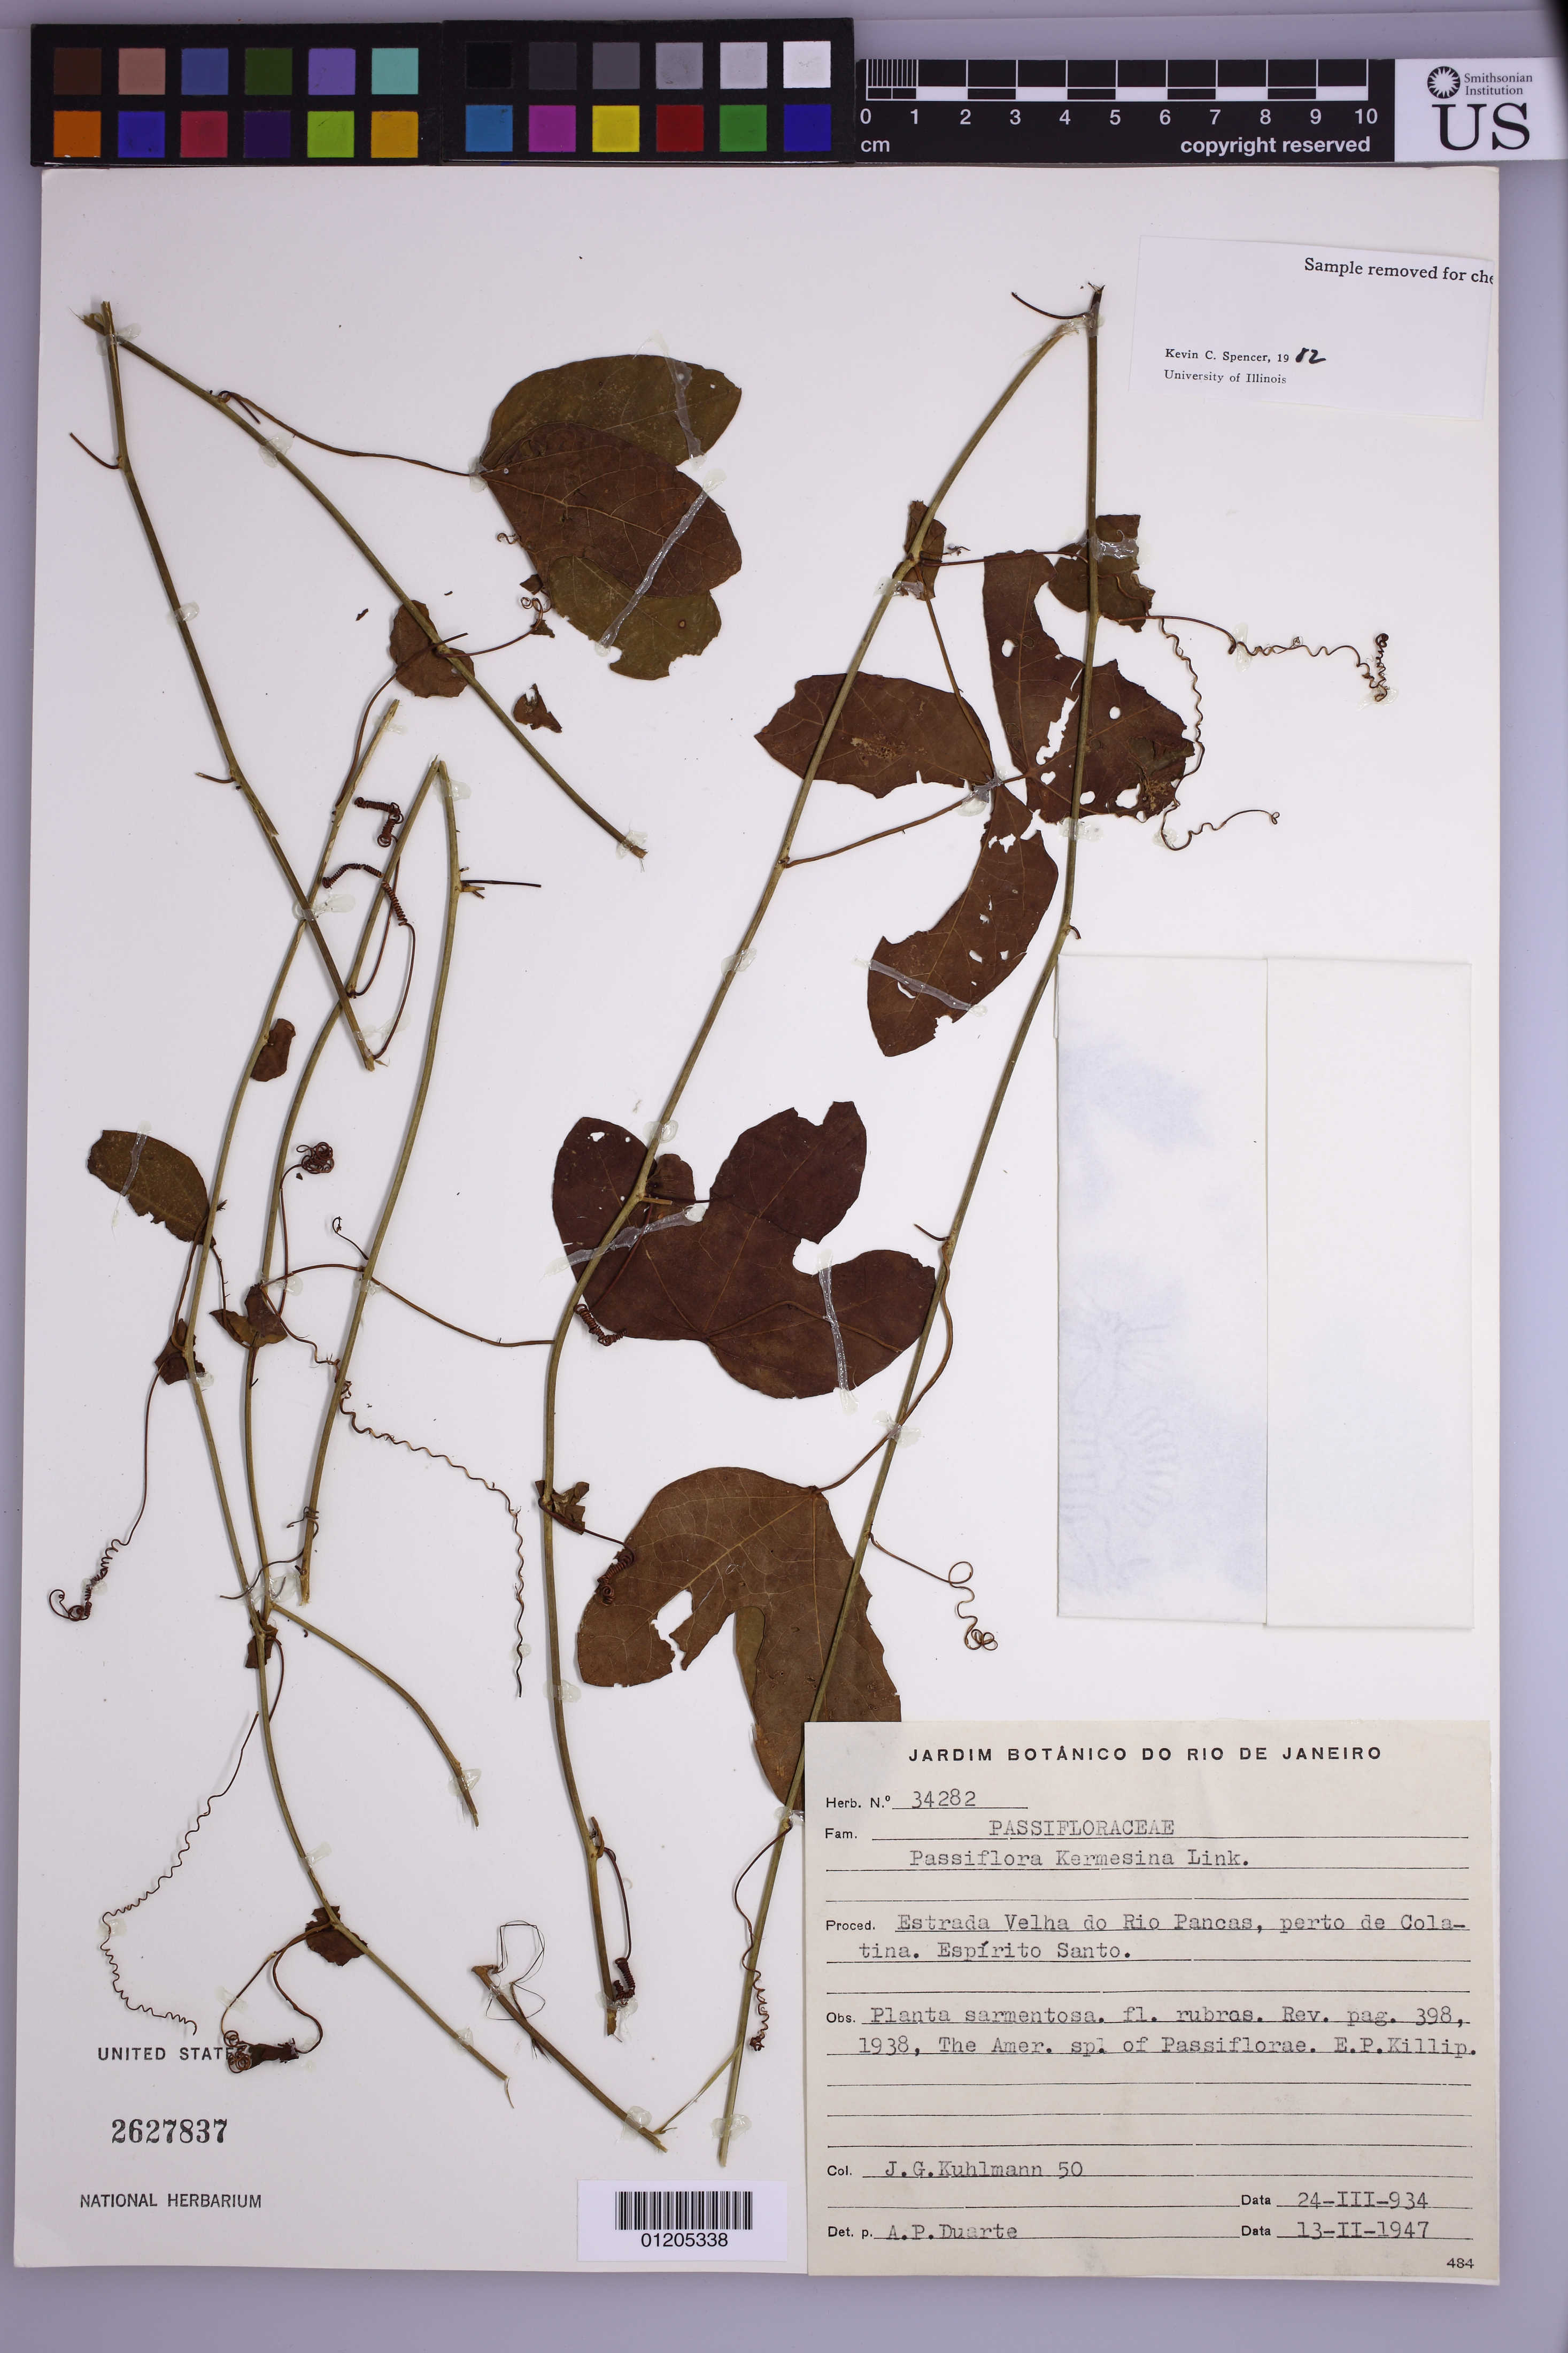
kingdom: Plantae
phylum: Tracheophyta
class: Magnoliopsida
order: Malpighiales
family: Passifloraceae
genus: Passiflora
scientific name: Passiflora kermesina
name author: Link & Otto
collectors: J. G. Kuhlmann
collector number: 50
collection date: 1934-03-24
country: Brazil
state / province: Espirito Santo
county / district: Colatina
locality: Estrada Velha do Rio Pancas, perto de Colatina.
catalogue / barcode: US 2627837